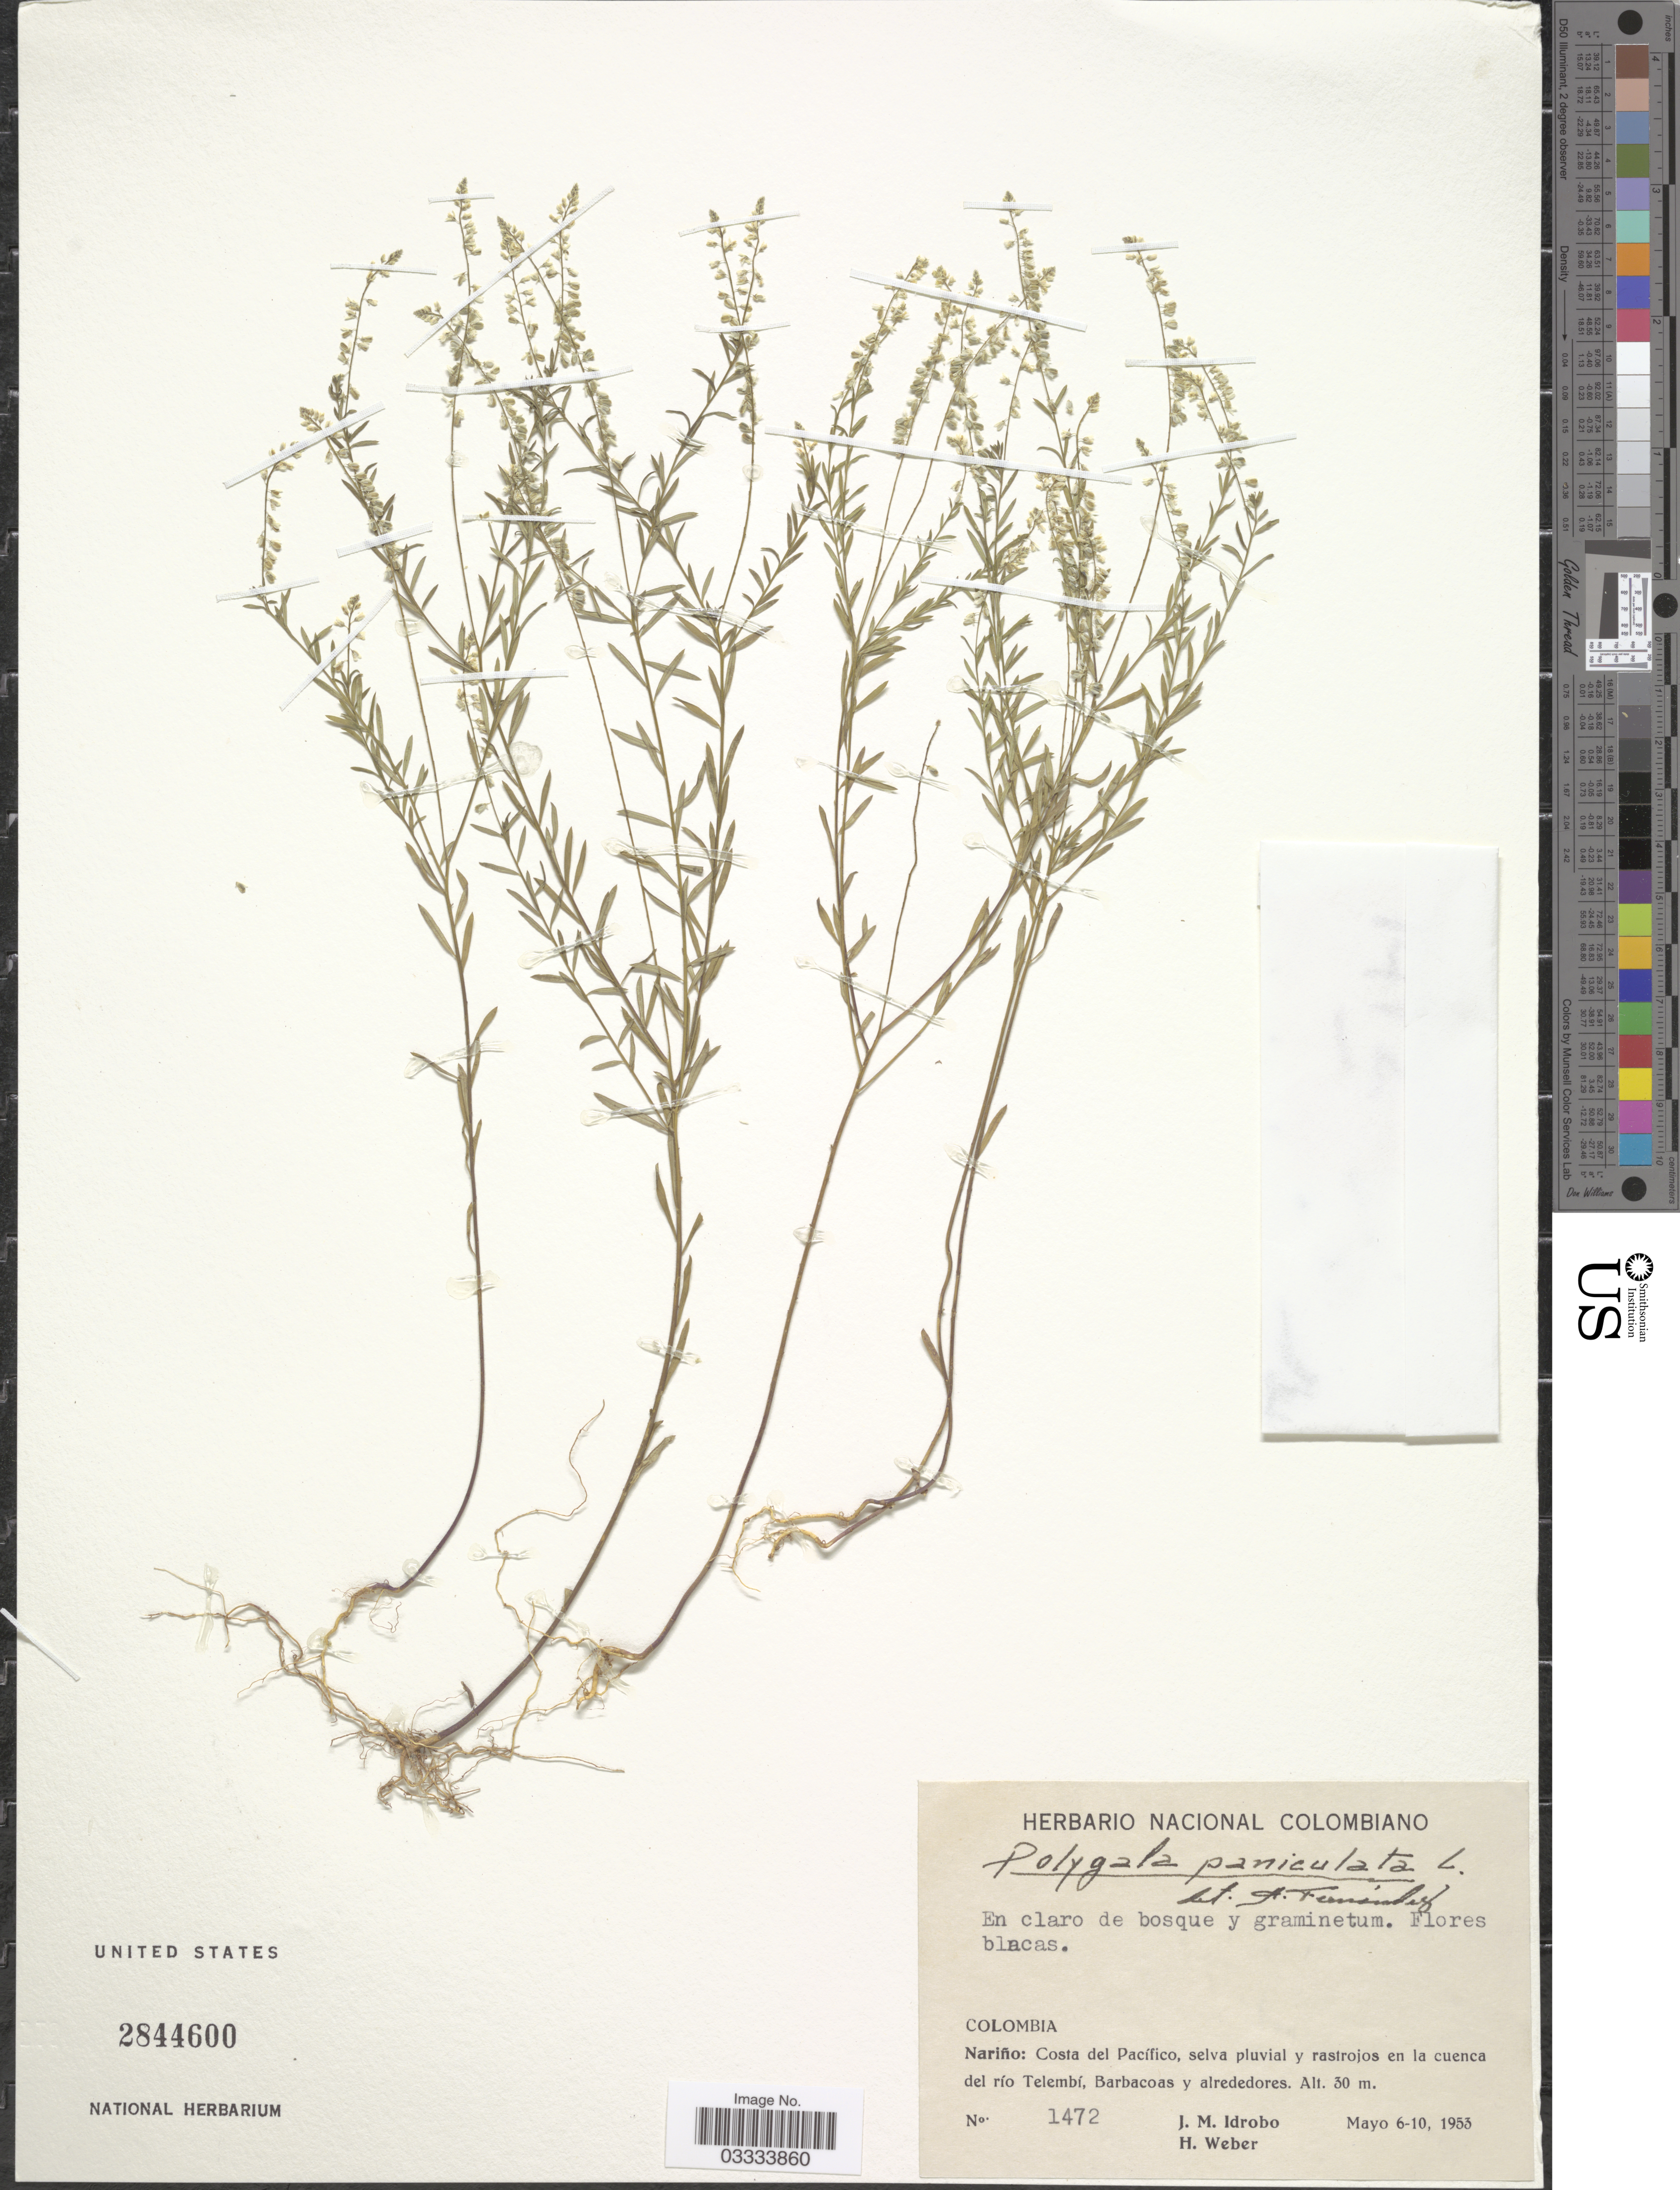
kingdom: Plantae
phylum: Tracheophyta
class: Magnoliopsida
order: Fabales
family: Polygalaceae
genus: Polygala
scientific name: Polygala paniculata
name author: L.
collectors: J. M. Idrobo & H. Weber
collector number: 1472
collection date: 1953-05-06/1953-05-10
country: Colombia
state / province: Nariño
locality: Costa del Pacífico, selva pluvial y rastrojos en la cuenca del río Talembí, Barbacoas y alrededores.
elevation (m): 30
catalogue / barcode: US 2844600